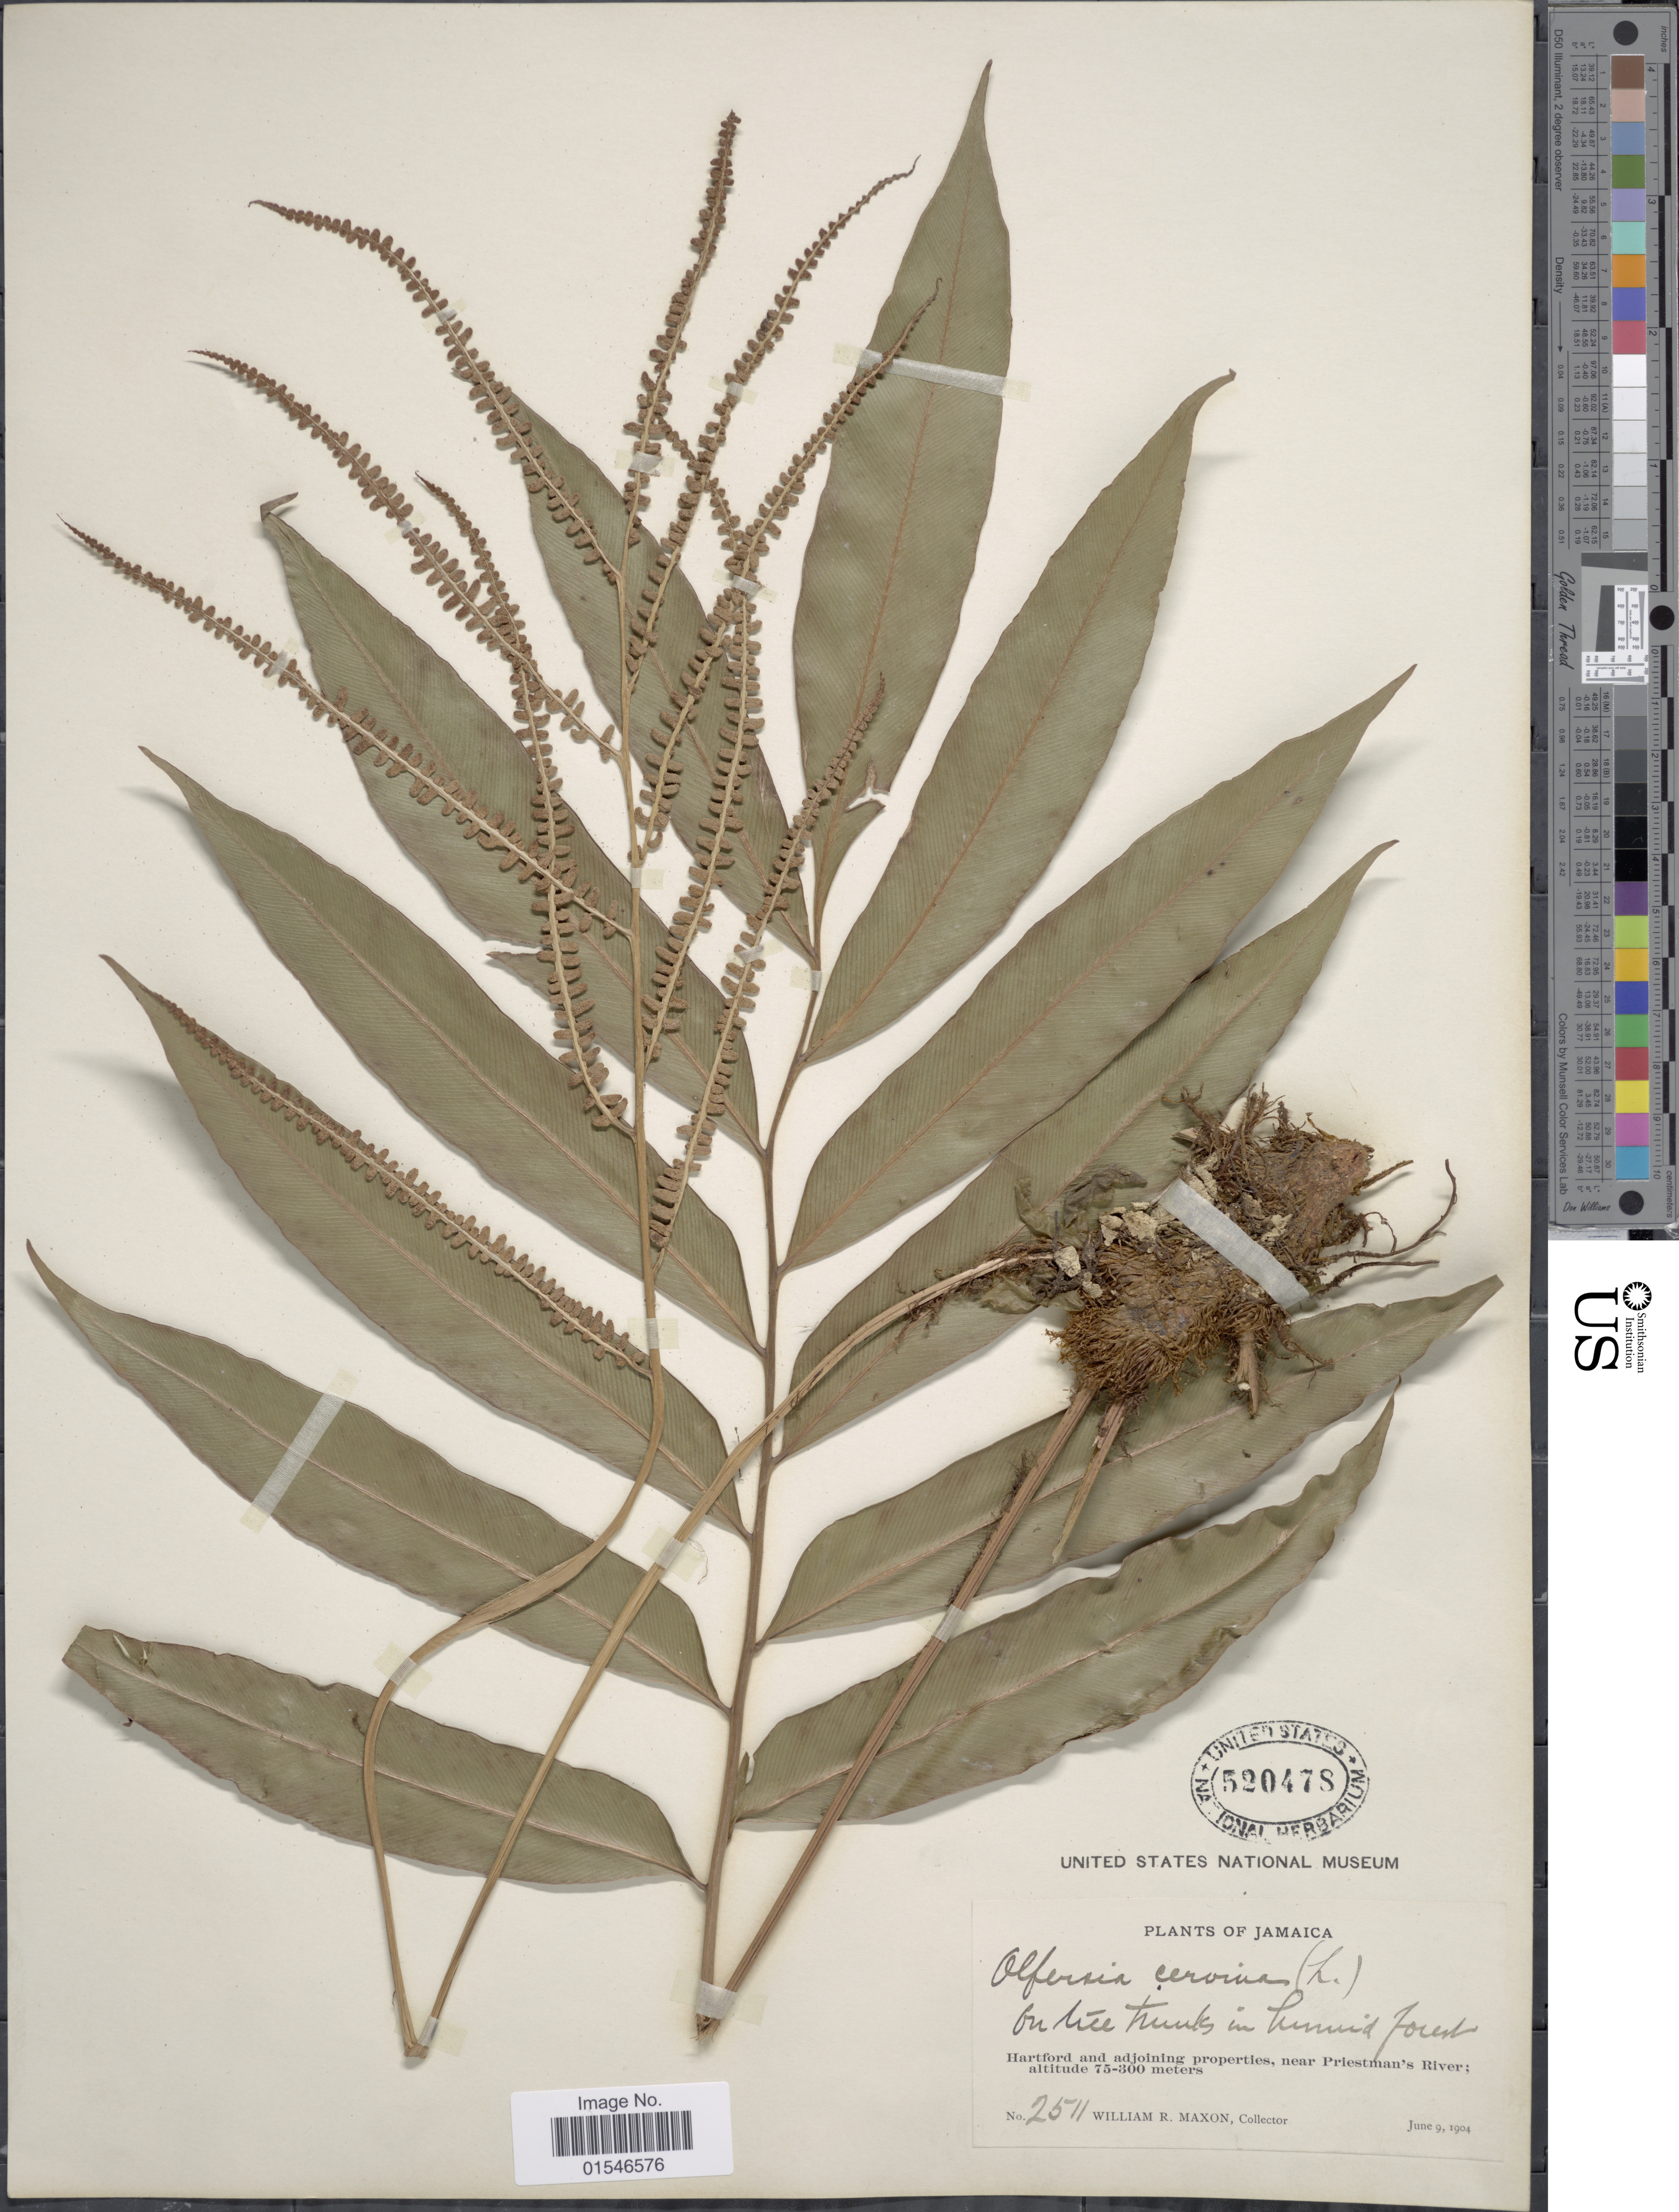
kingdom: Plantae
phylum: Tracheophyta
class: Polypodiopsida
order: Polypodiales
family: Dryopteridaceae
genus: Olfersia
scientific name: Olfersia cervina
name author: (L.) Kunze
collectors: W. R. Maxon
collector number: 2511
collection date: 1904-06-09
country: Jamaica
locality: Hartford and adjoining properties, near Priestman's River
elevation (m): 75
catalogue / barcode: US 520478